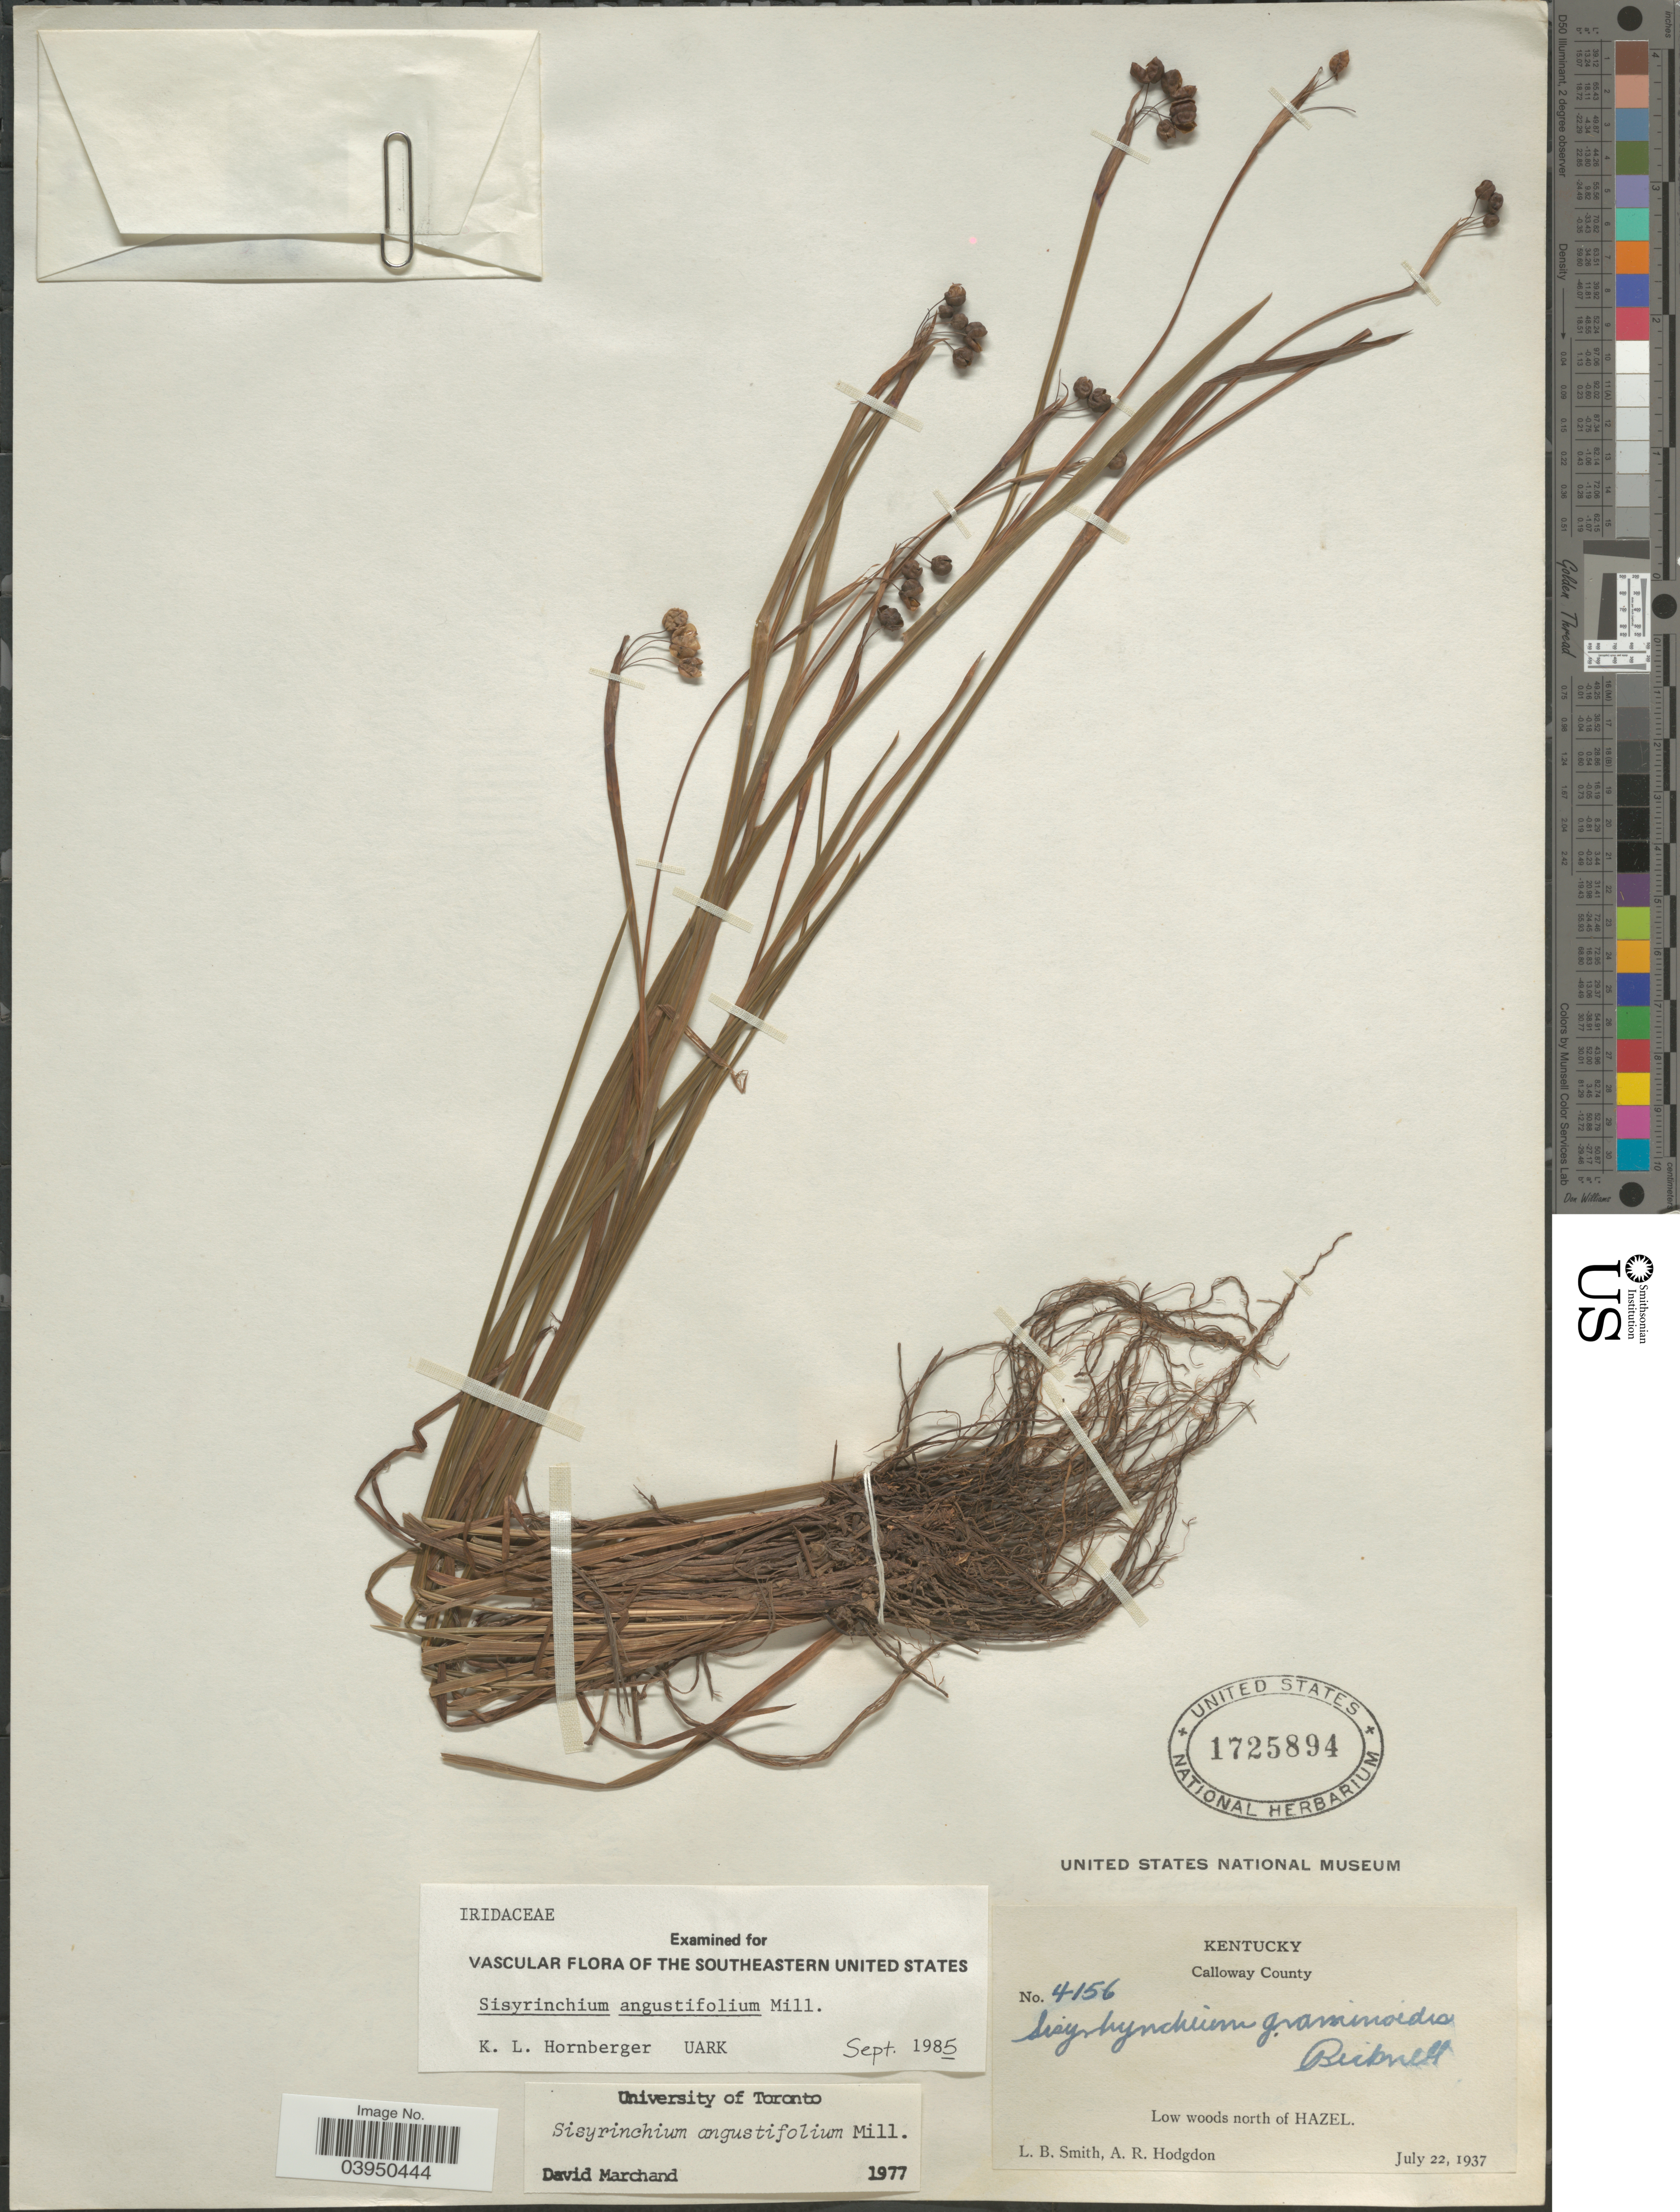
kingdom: Plantae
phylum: Tracheophyta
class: Liliopsida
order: Asparagales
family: Iridaceae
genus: Sisyrinchium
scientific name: Sisyrinchium angustifolium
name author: Mill.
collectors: L. Smith & A. R. Hodgdon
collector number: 4156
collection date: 1937-07-22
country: United States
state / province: Kentucky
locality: Calloway County. Low woods north of Hazel.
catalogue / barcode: US 1725894